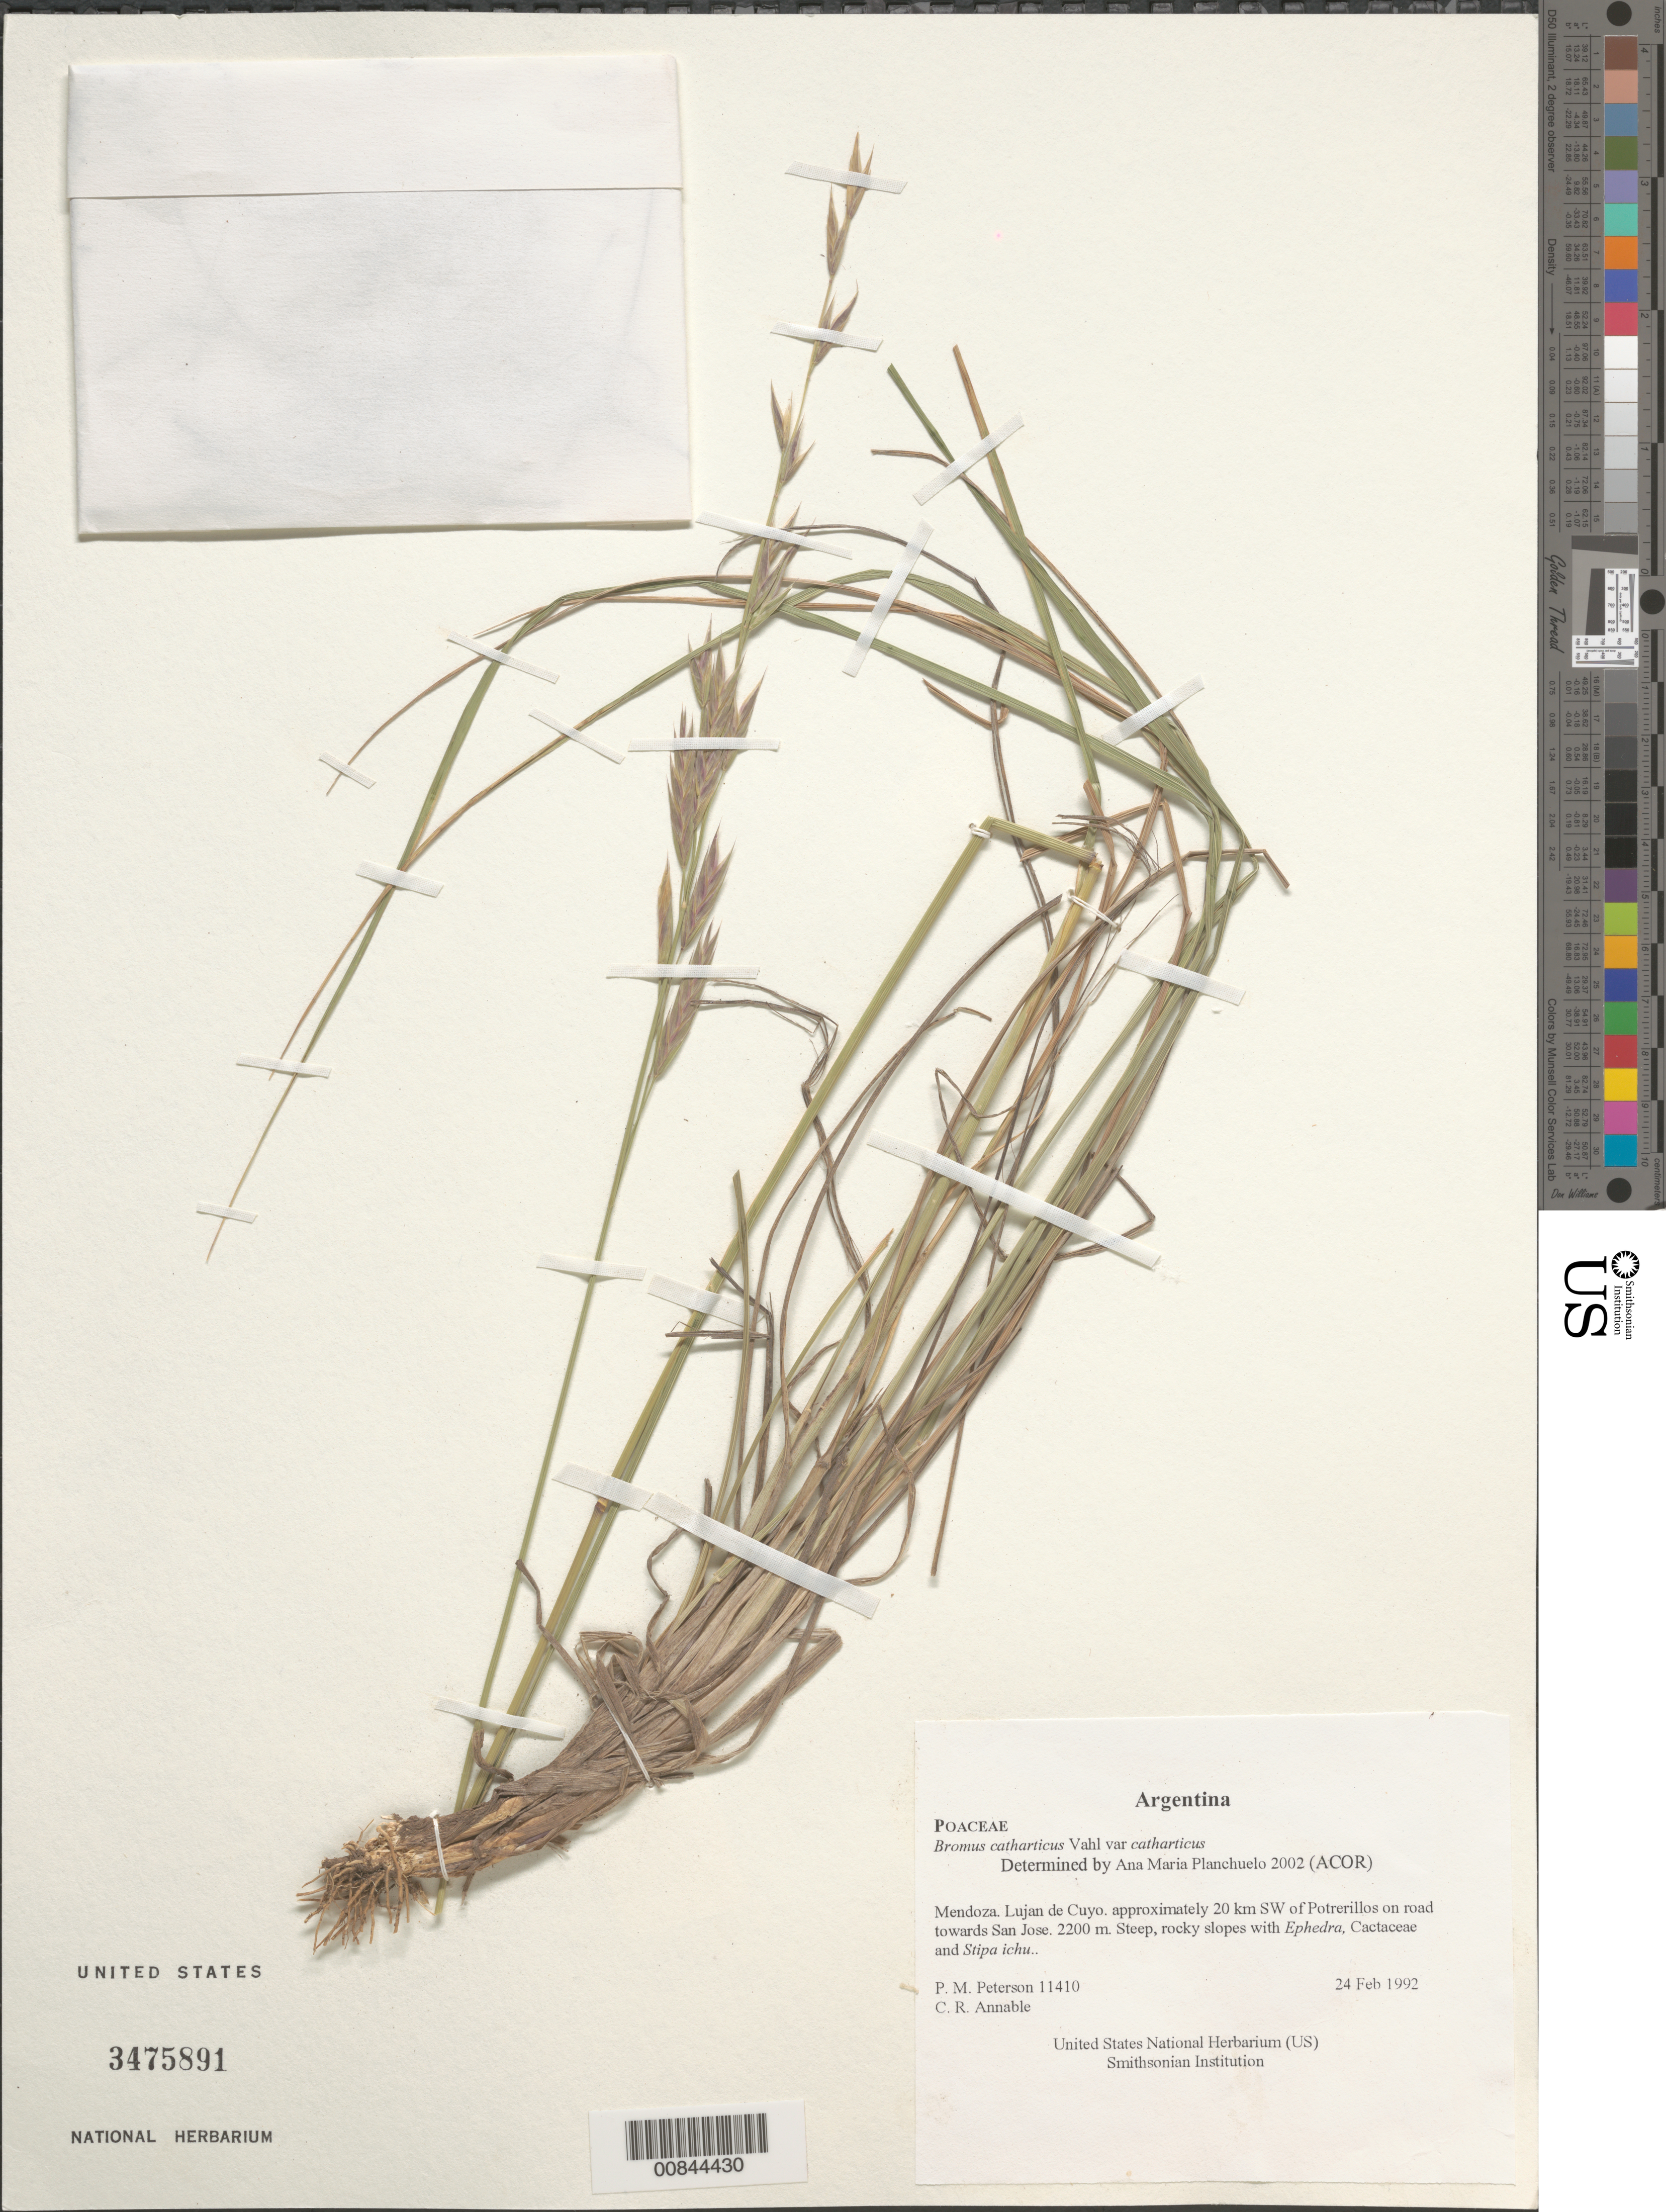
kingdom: Plantae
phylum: Tracheophyta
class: Liliopsida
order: Poales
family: Poaceae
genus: Bromus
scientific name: Bromus catharticus var. catharticus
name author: Vahl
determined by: Planchuelo, A. M.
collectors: P. M. Peterson & C. R. Annable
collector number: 11410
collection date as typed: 24 Feb 1992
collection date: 1992-02-24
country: Argentina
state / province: Mendoza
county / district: Lujan de Cuyo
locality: approximately 20 km SW of Potrerillos on road towards San Jose.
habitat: Steep, rocky slopes with Ephedra, Cactaceae and Stipa ichu.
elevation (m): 2200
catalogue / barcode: US 3475891